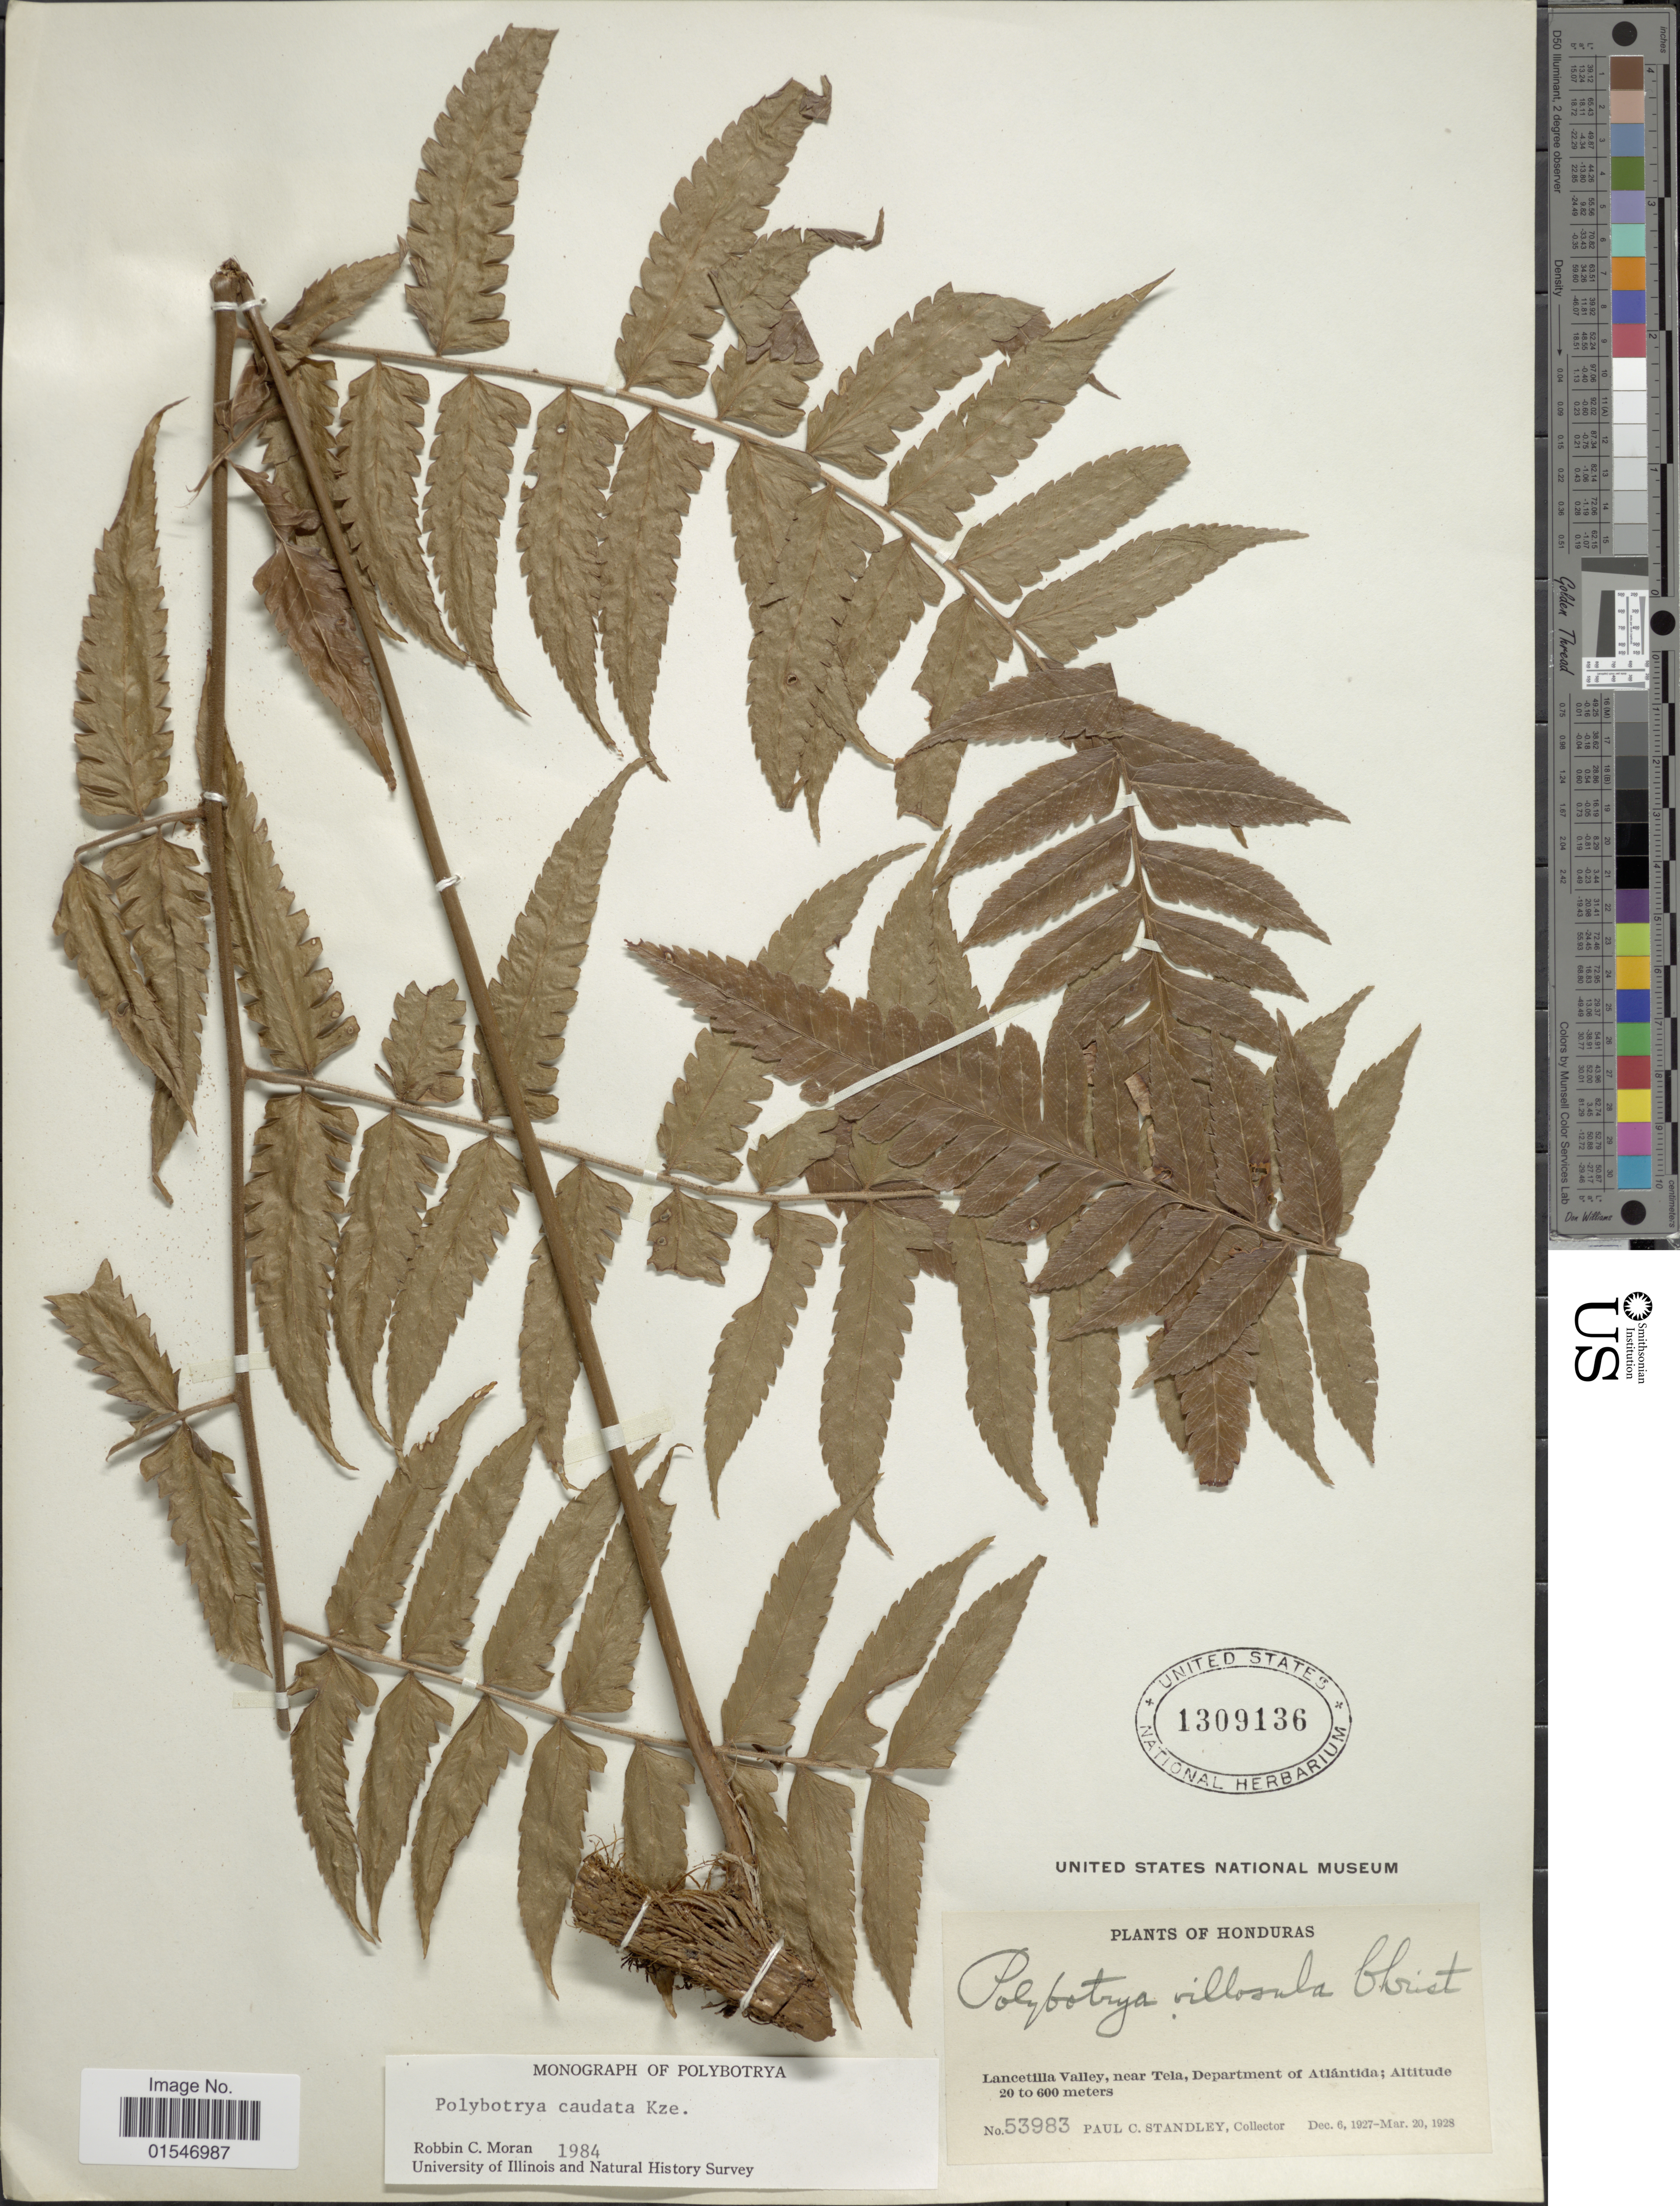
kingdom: Plantae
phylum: Tracheophyta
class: Polypodiopsida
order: Polypodiales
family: Dryopteridaceae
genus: Polybotrya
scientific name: Polybotrya caudata f. villosa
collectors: P. C. Standley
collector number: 53983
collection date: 1927-12-06/1928-03-20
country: Honduras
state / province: Atlántida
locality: Honduras. Lancetilla Valley, near Tela, Department of Atlantida.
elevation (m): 20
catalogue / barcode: US 1309136